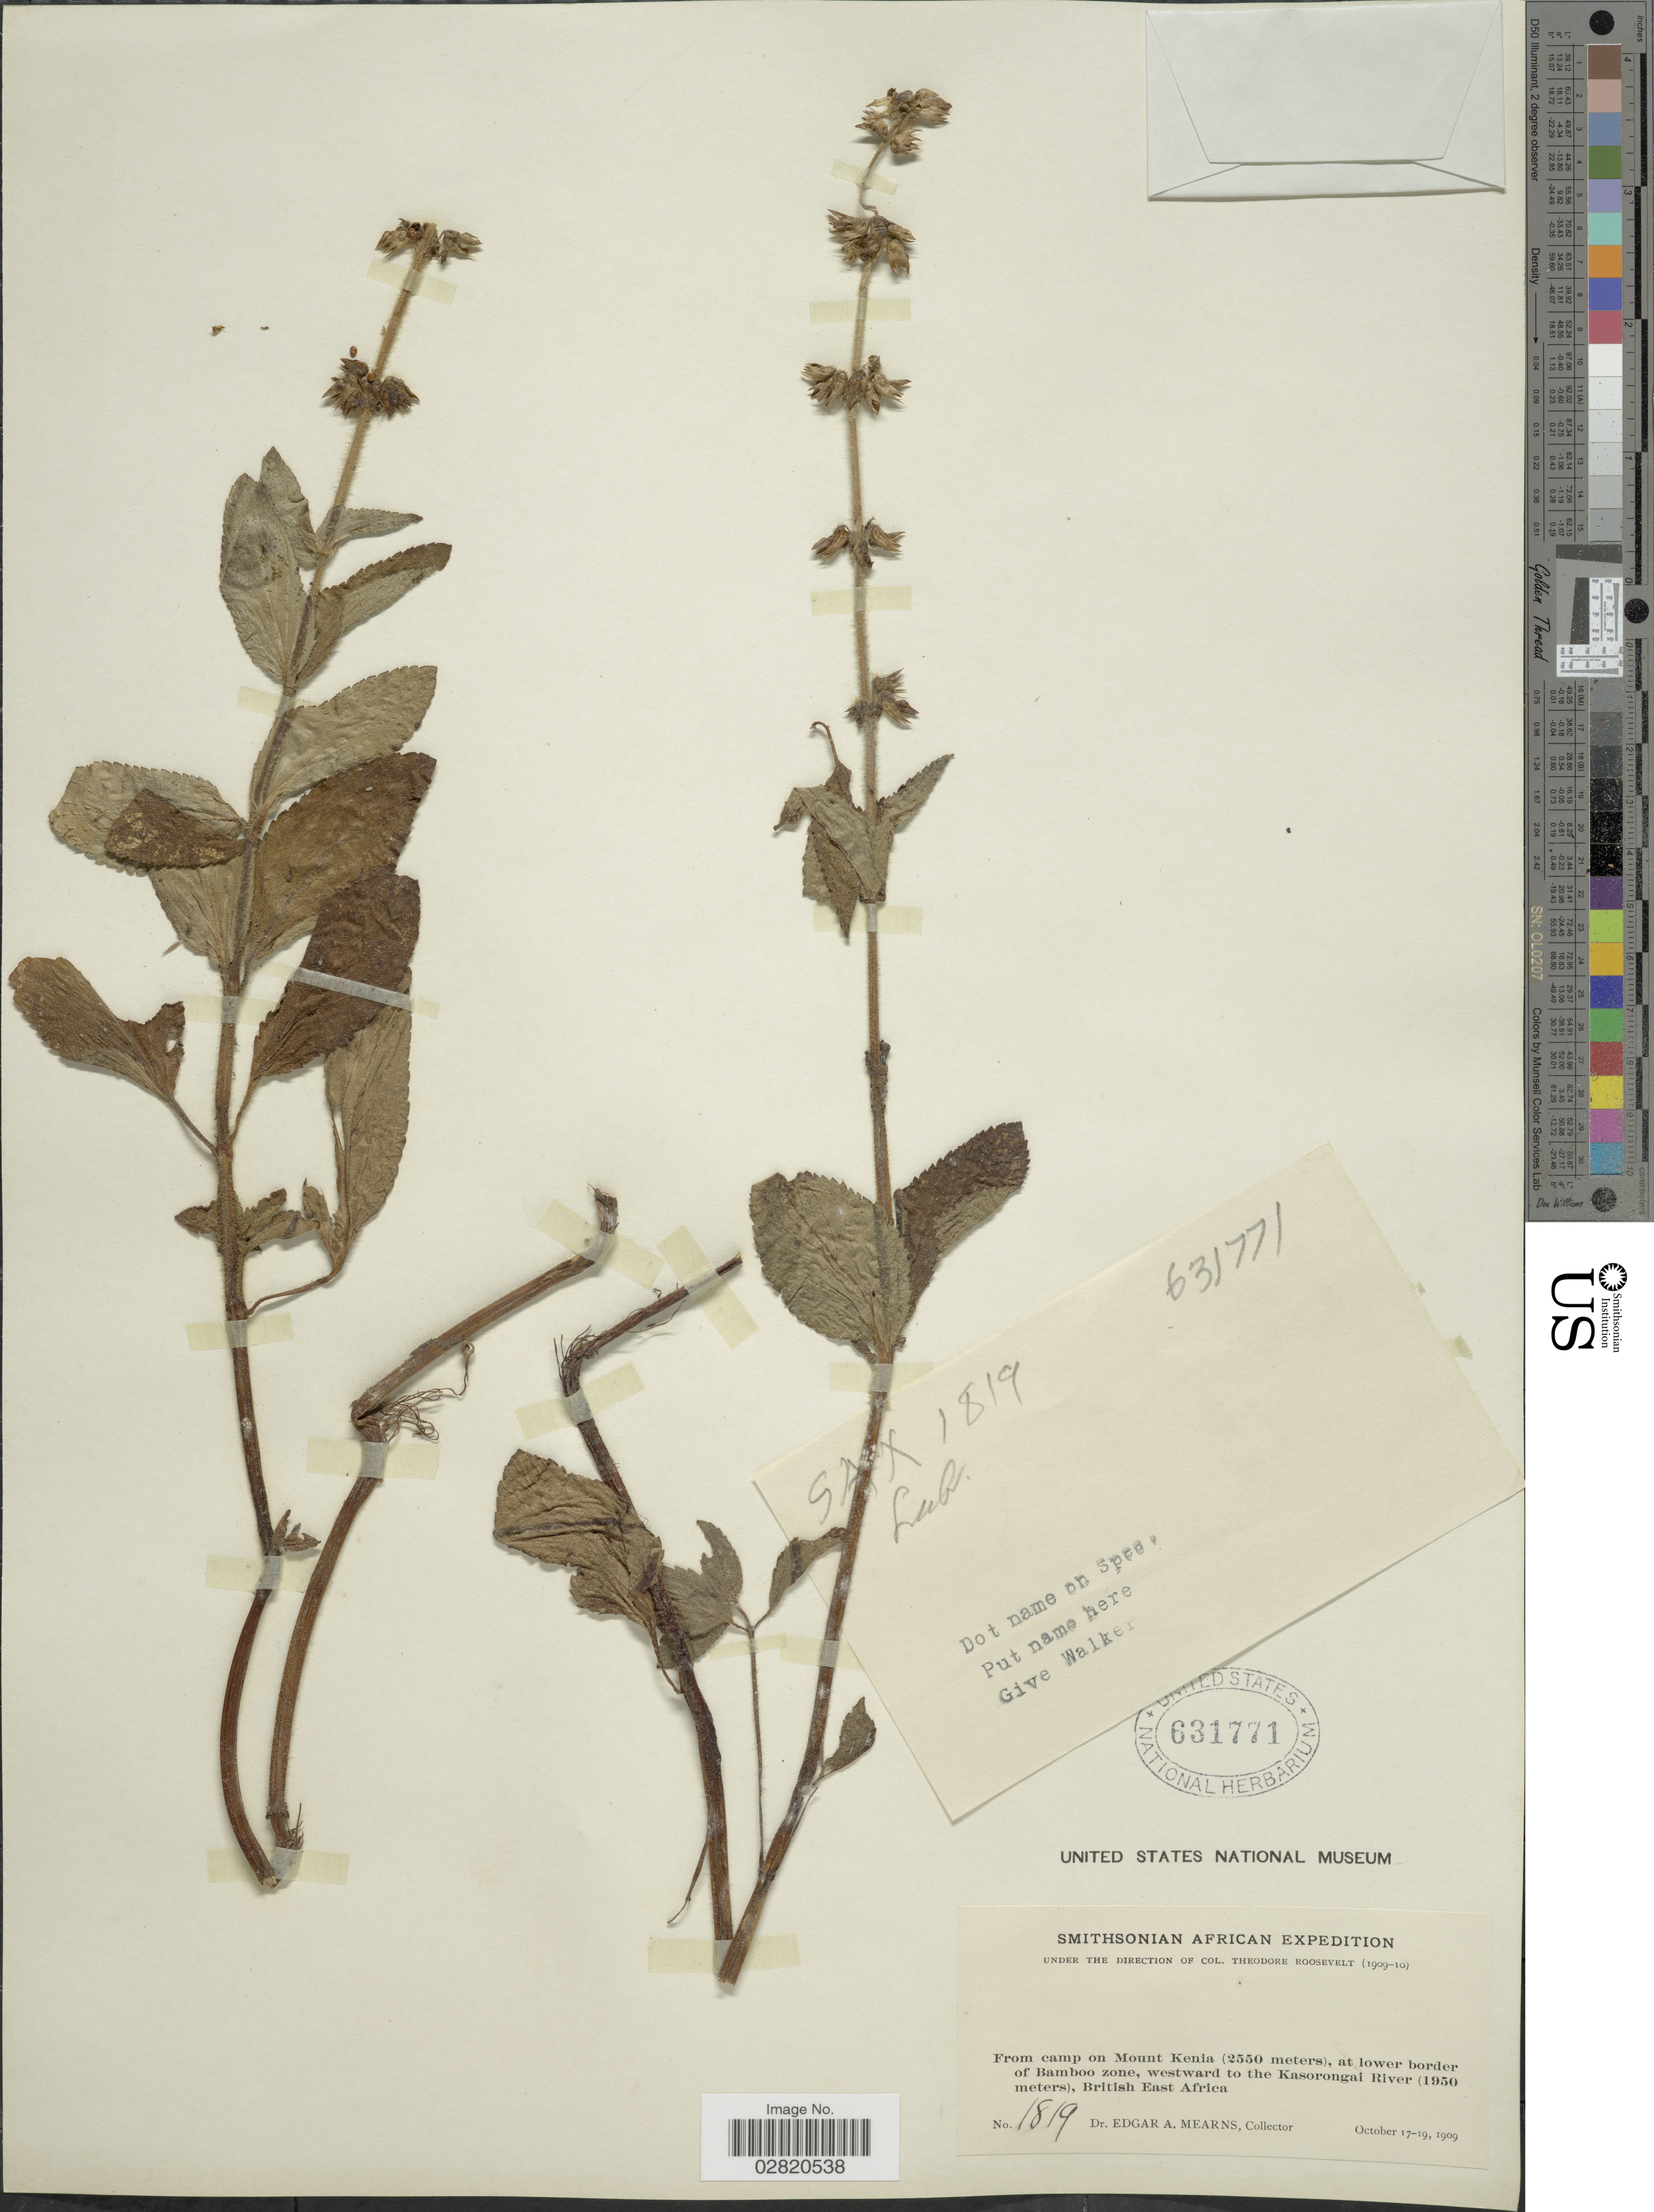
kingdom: Plantae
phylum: Tracheophyta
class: Magnoliopsida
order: Lamiales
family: Lamiaceae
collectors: E. A. Mearns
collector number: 1819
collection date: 1909-10-17/1909-10-19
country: Kenya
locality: From camp on Mount Kenia, at lower border of Bamboo zone, westward to the Kasorongai River, British East Africa.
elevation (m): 1950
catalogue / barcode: US 631771